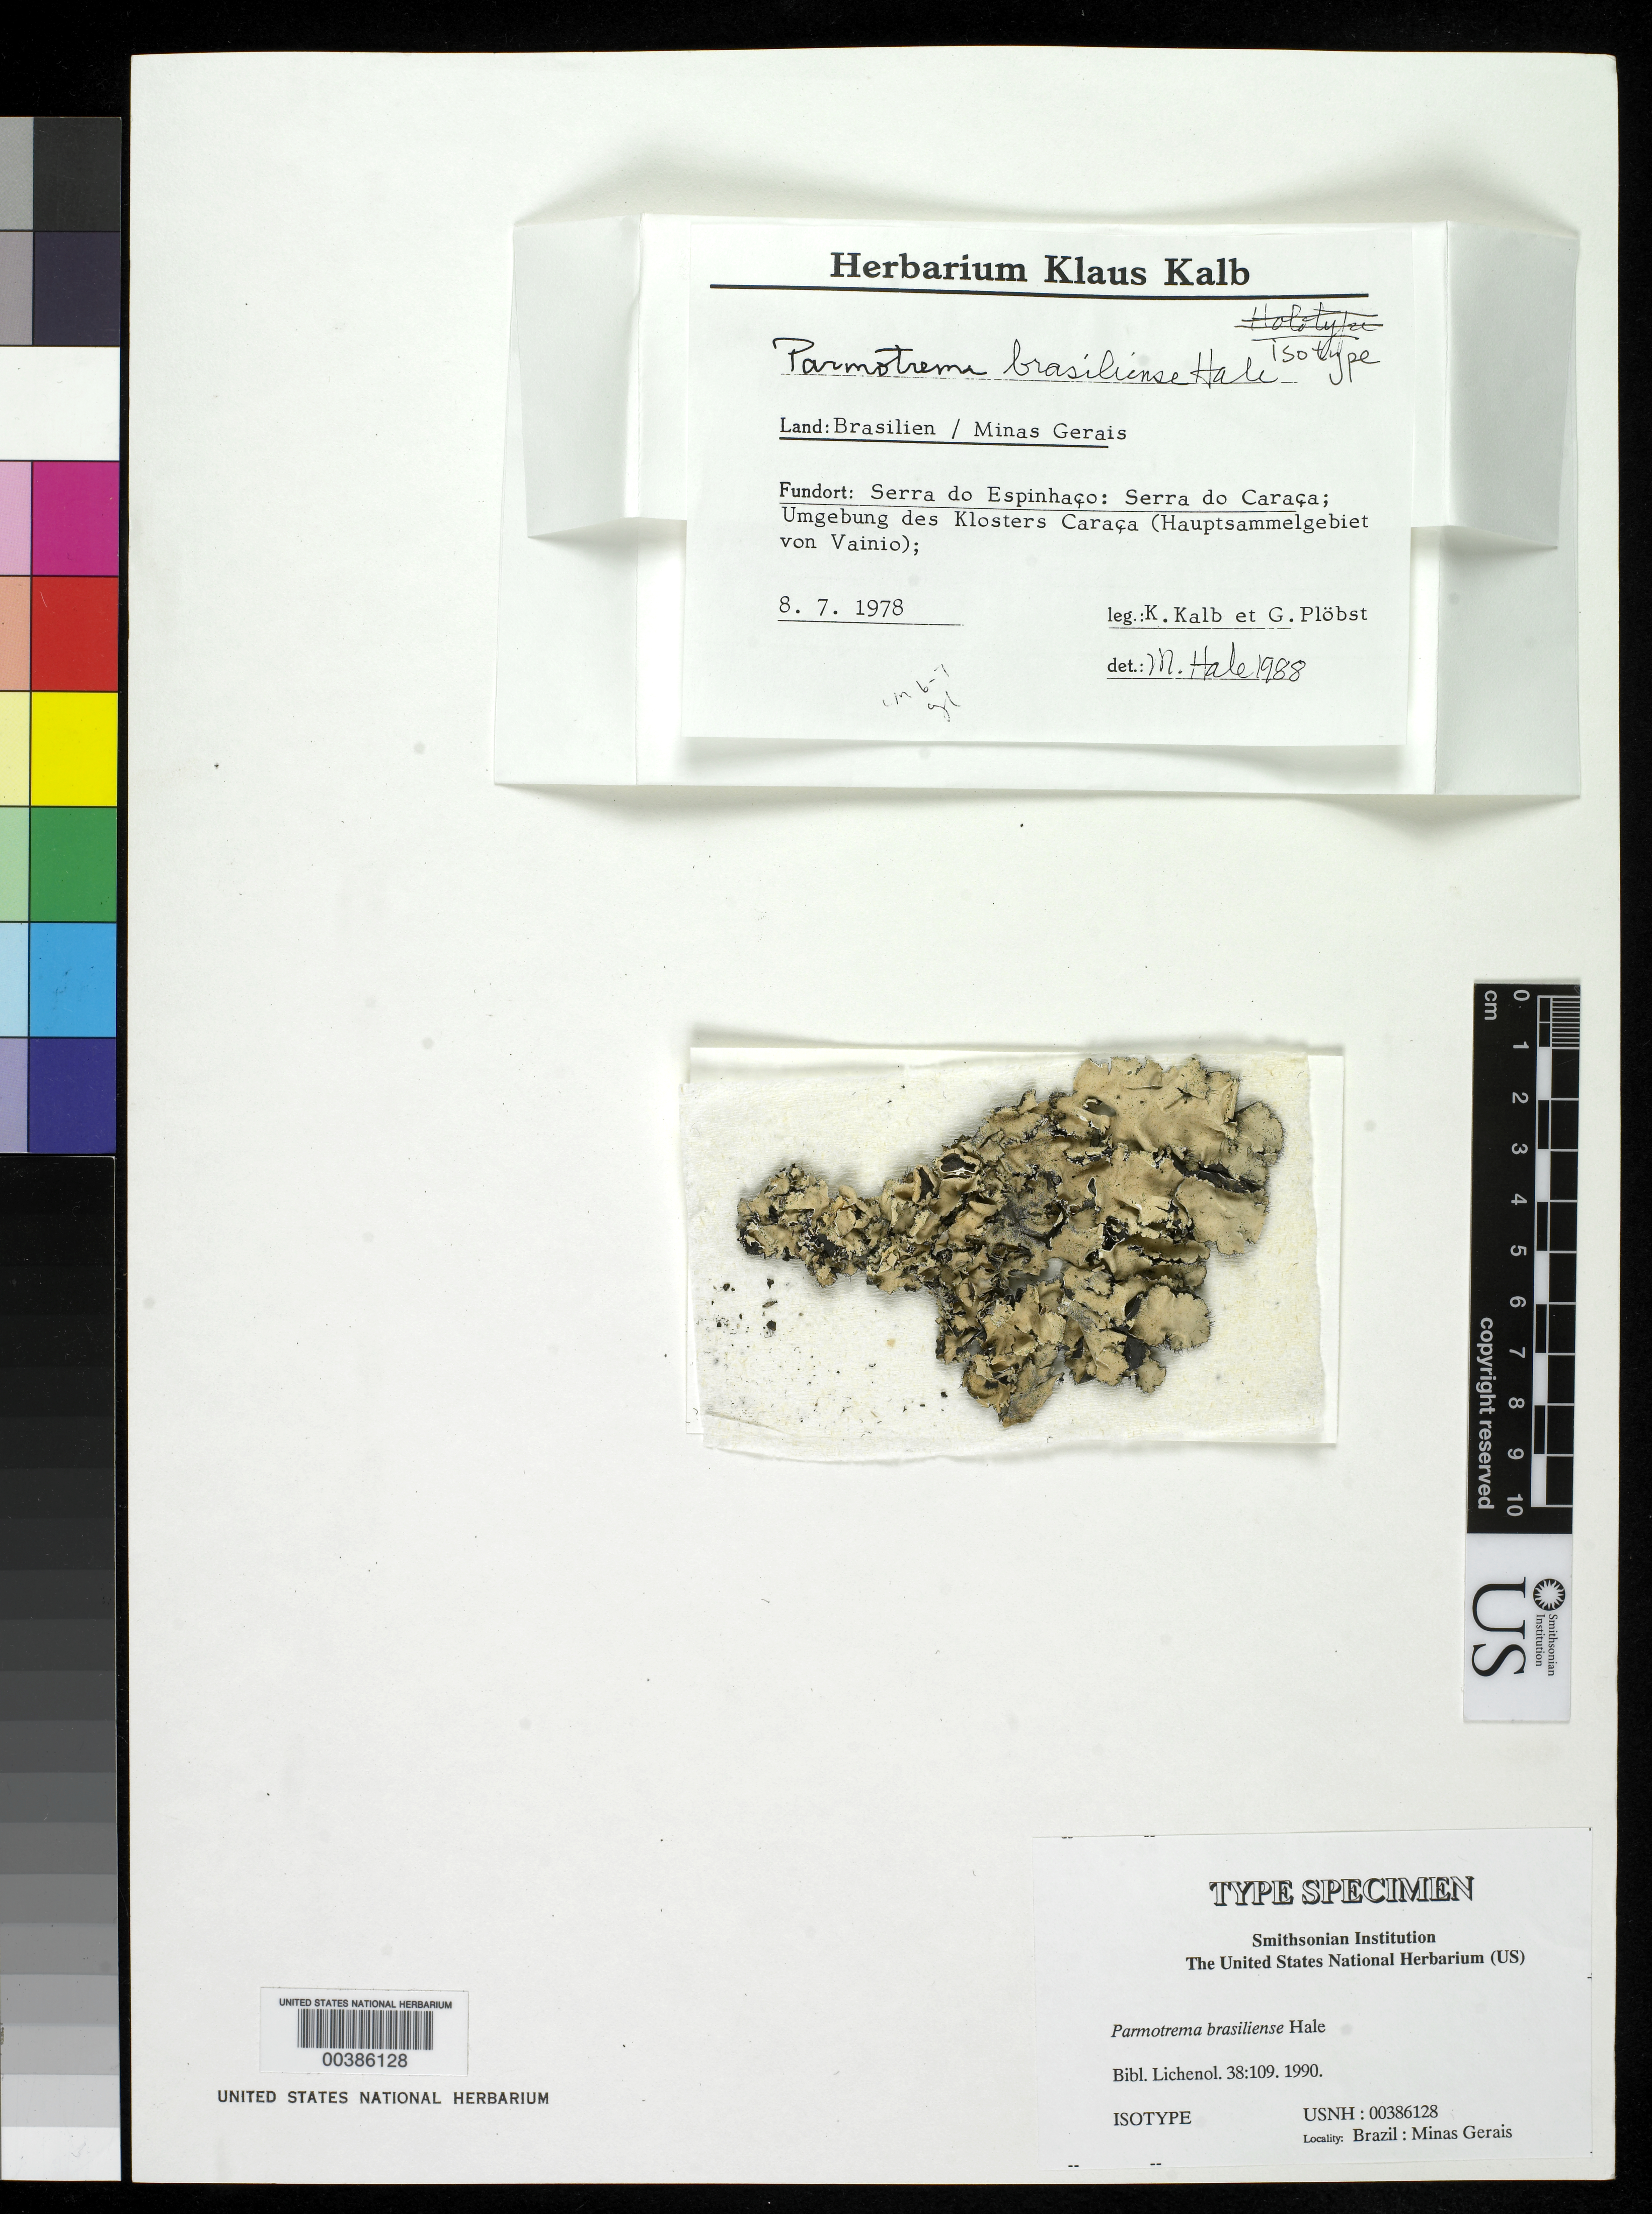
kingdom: Fungi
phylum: Ascomycota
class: Lecanoromycetes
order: Lecanorales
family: Parmeliaceae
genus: Parmotrema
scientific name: Parmotrema brasiliense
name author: Hale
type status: Isotype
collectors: K. Kalb & G. Plobst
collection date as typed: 08 Jul 1978 or 07 Aug 1978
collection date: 1978-07-08 or 1978-08-07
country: Brazil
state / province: Minas Gerais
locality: Serra do Espinhaco, Serra do Caraca, umgebung des Klosters Caraca. [Serra do Espinhaco, Serra do Caraca, environment of the Caraca Monastery.]